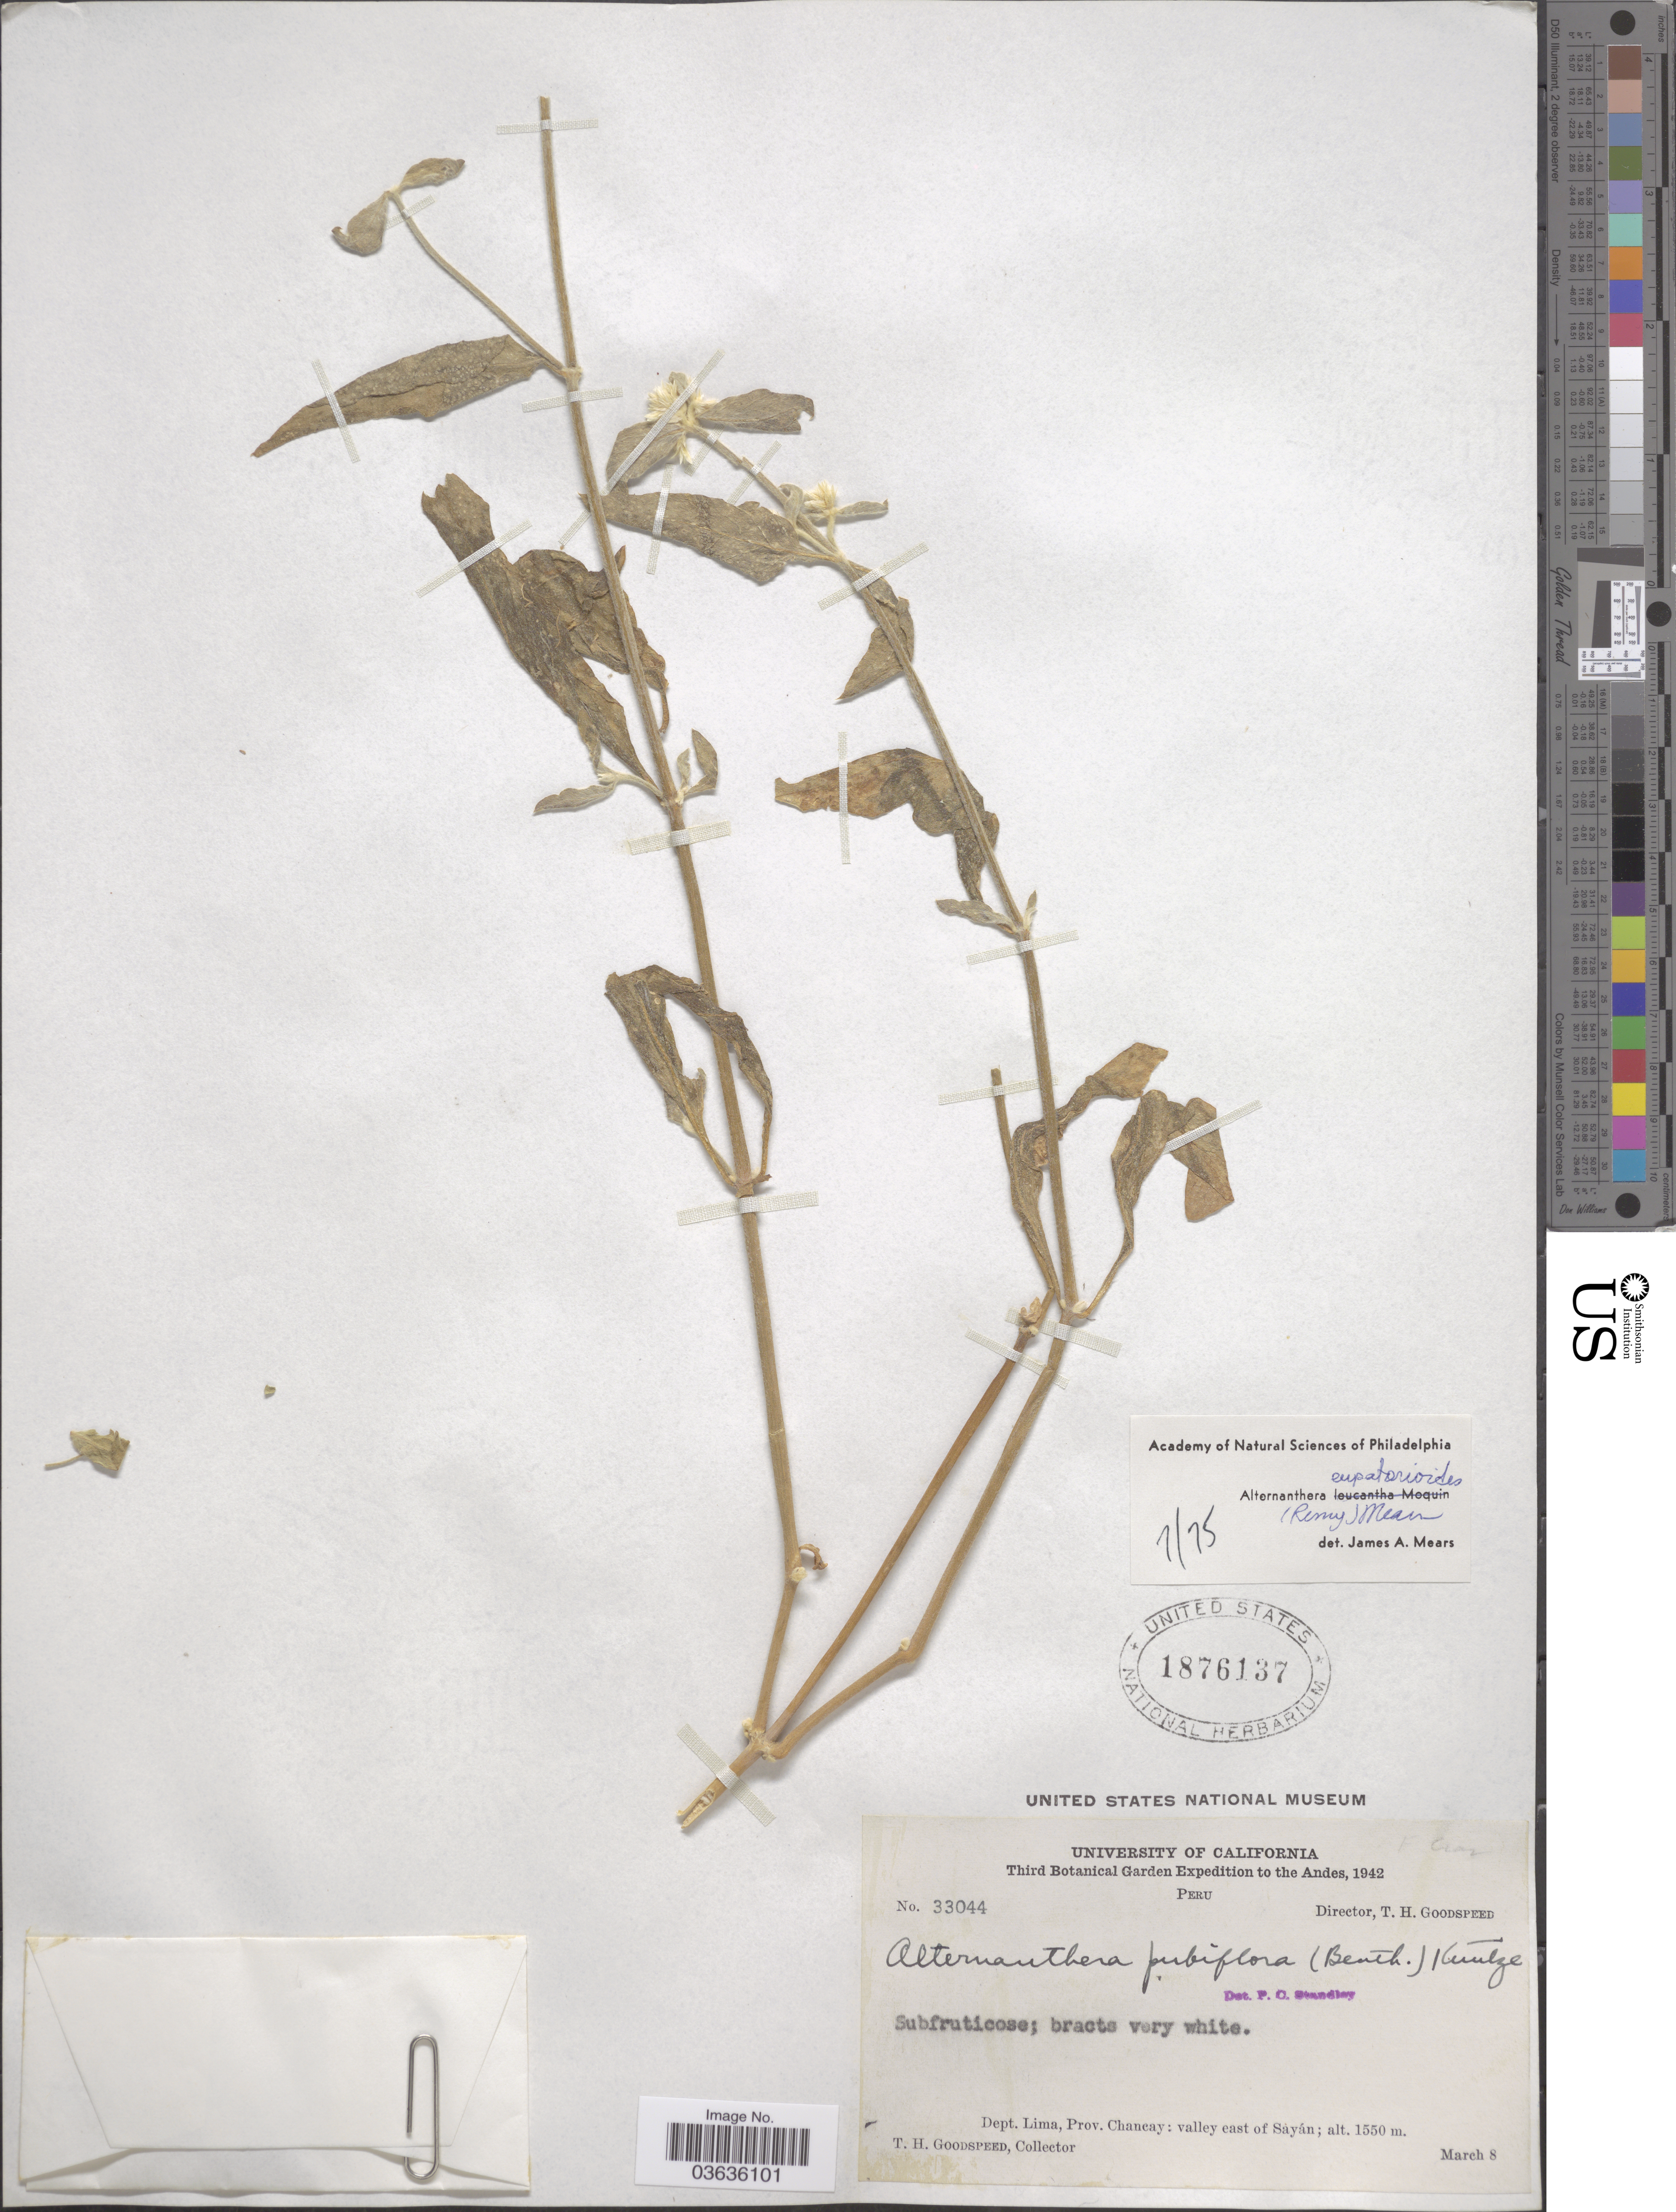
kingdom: Plantae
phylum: Tracheophyta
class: Magnoliopsida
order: Caryophyllales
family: Amaranthaceae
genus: Alternanthera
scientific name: Alternanthera eupatorioides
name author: Remy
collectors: T. Goodspeed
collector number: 33044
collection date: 1942-03-08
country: Peru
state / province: Lima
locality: The Andes. Dept. Lima, Prov. Chancay: valley east of Sayán.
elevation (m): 1550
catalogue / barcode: US 1876137